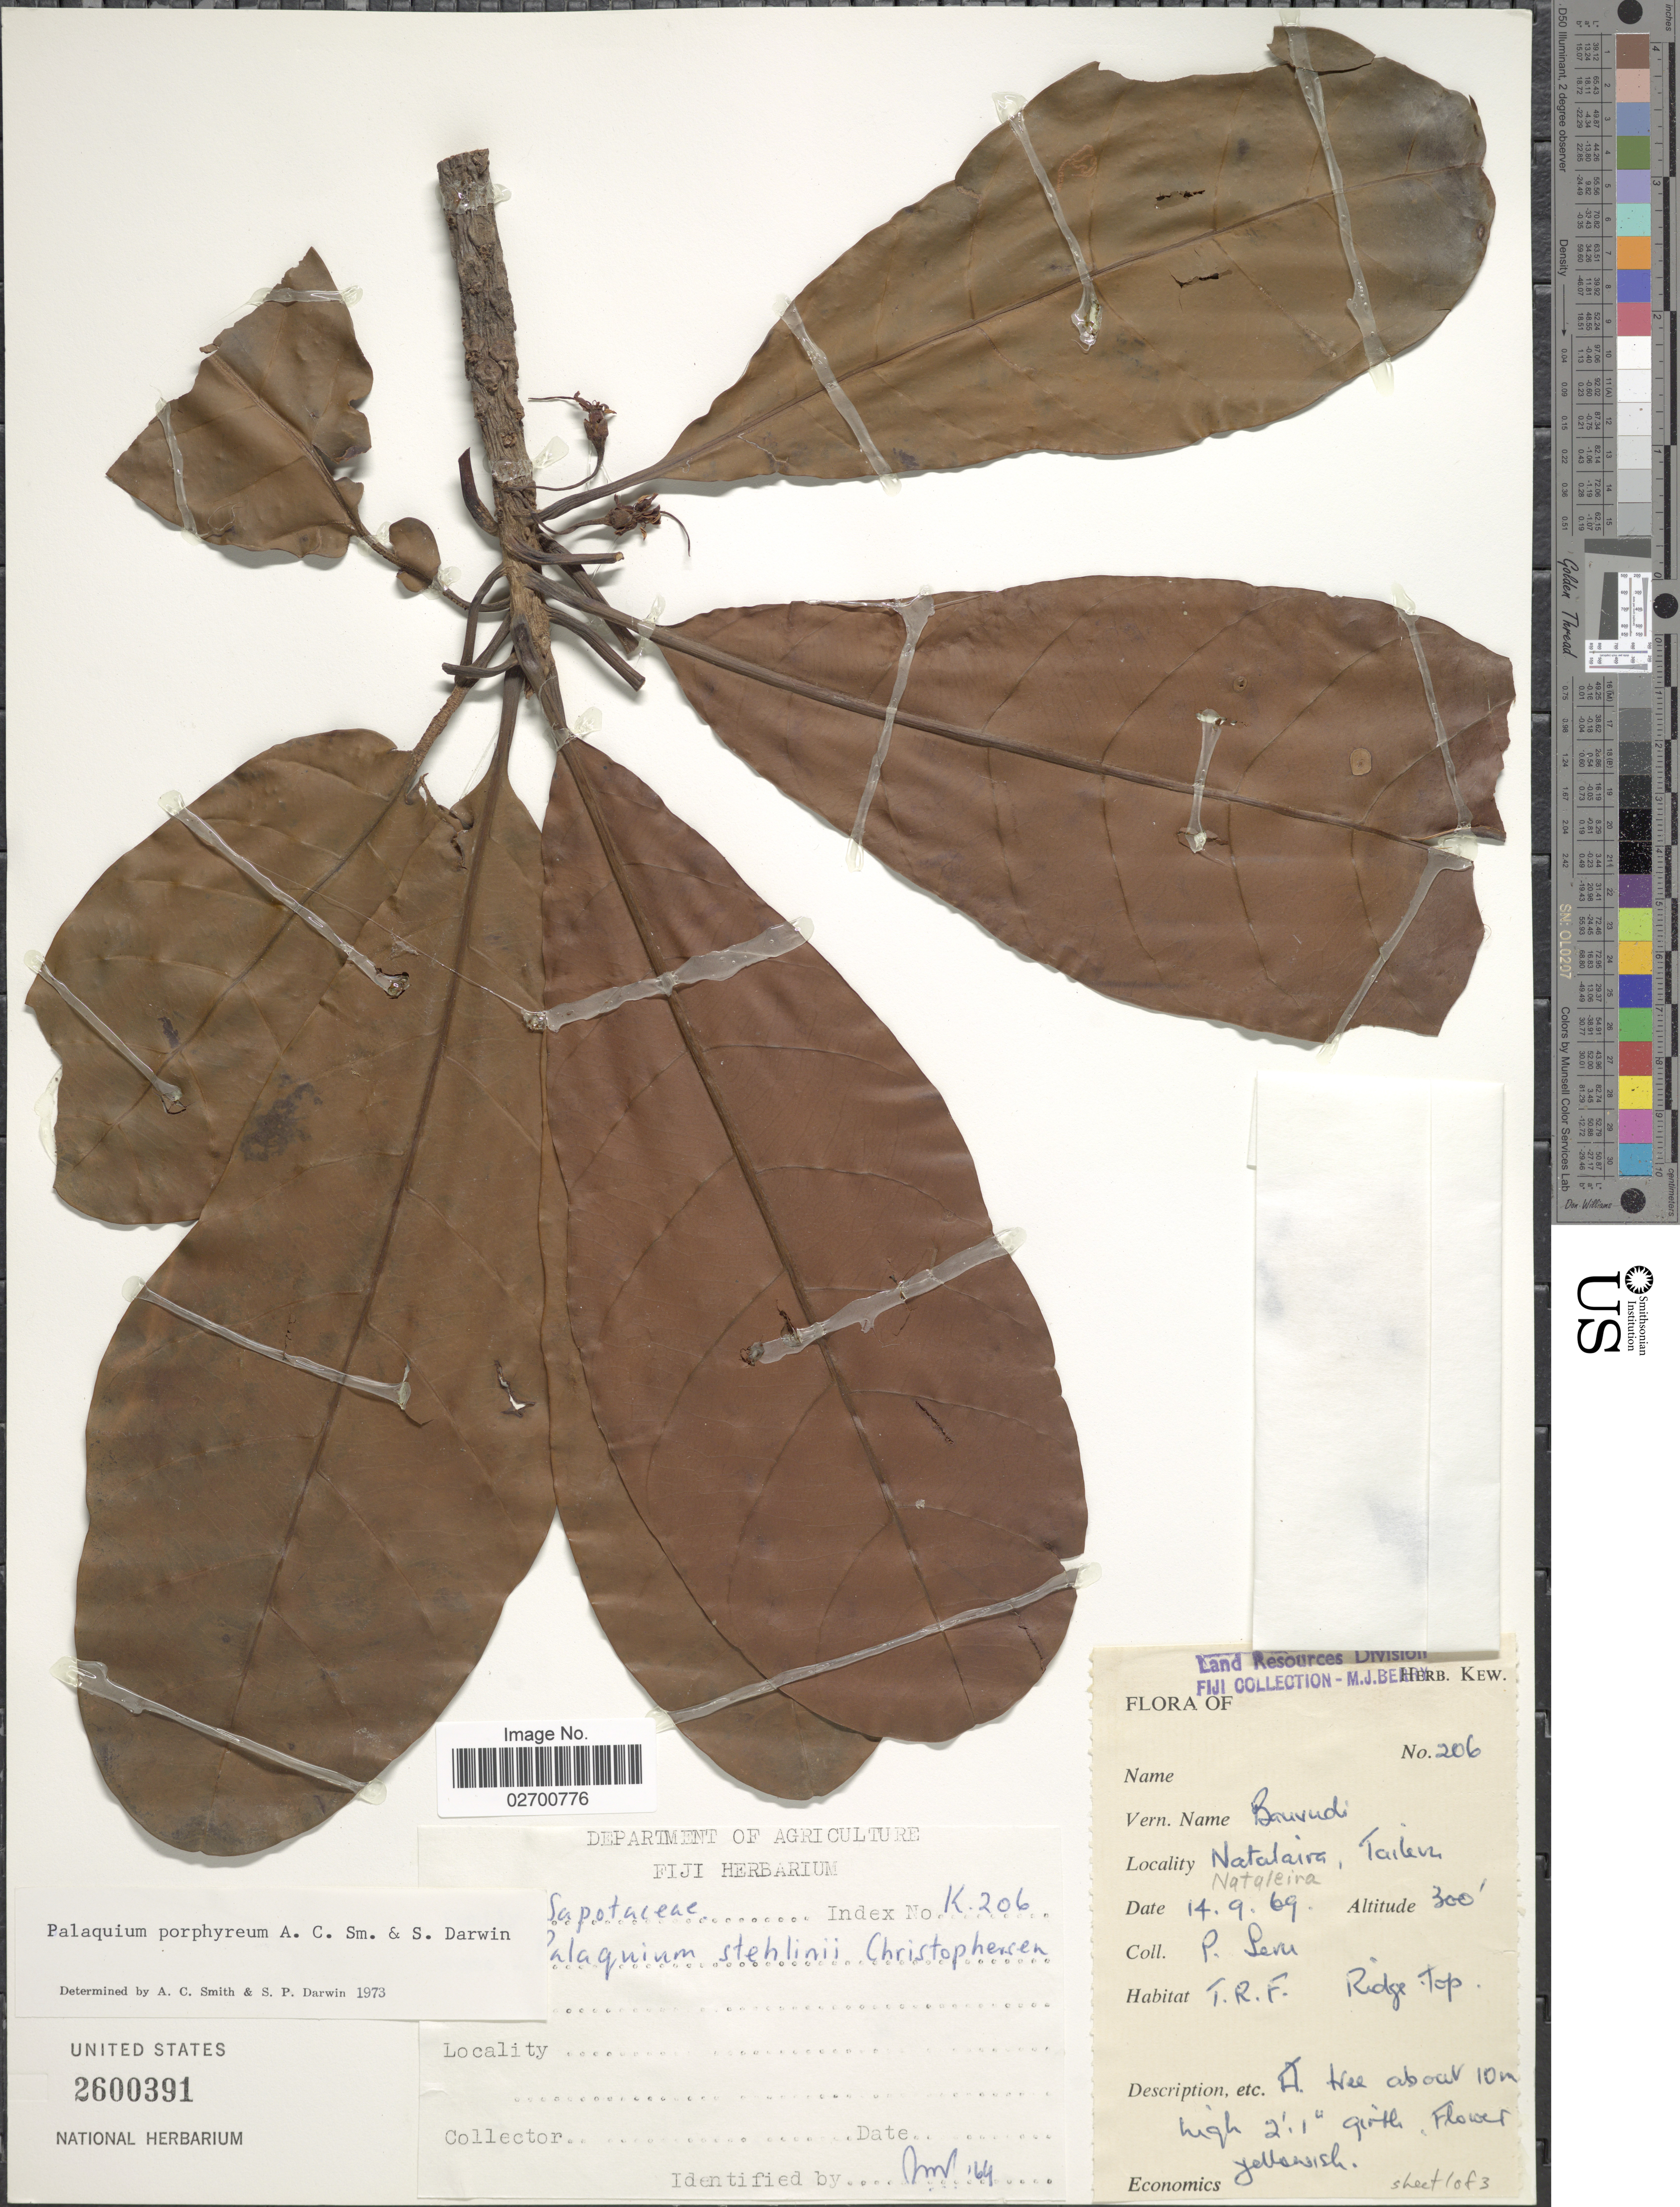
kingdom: Plantae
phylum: Tracheophyta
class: Magnoliopsida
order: Ericales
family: Sapotaceae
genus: Palaquium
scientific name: Palaquium porphyreum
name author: A.C. Sm. & S.P. Darwin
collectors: P. Seru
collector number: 206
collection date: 1969-09-14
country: Fiji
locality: Nataleira, Tailevu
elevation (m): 91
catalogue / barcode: US 2600391